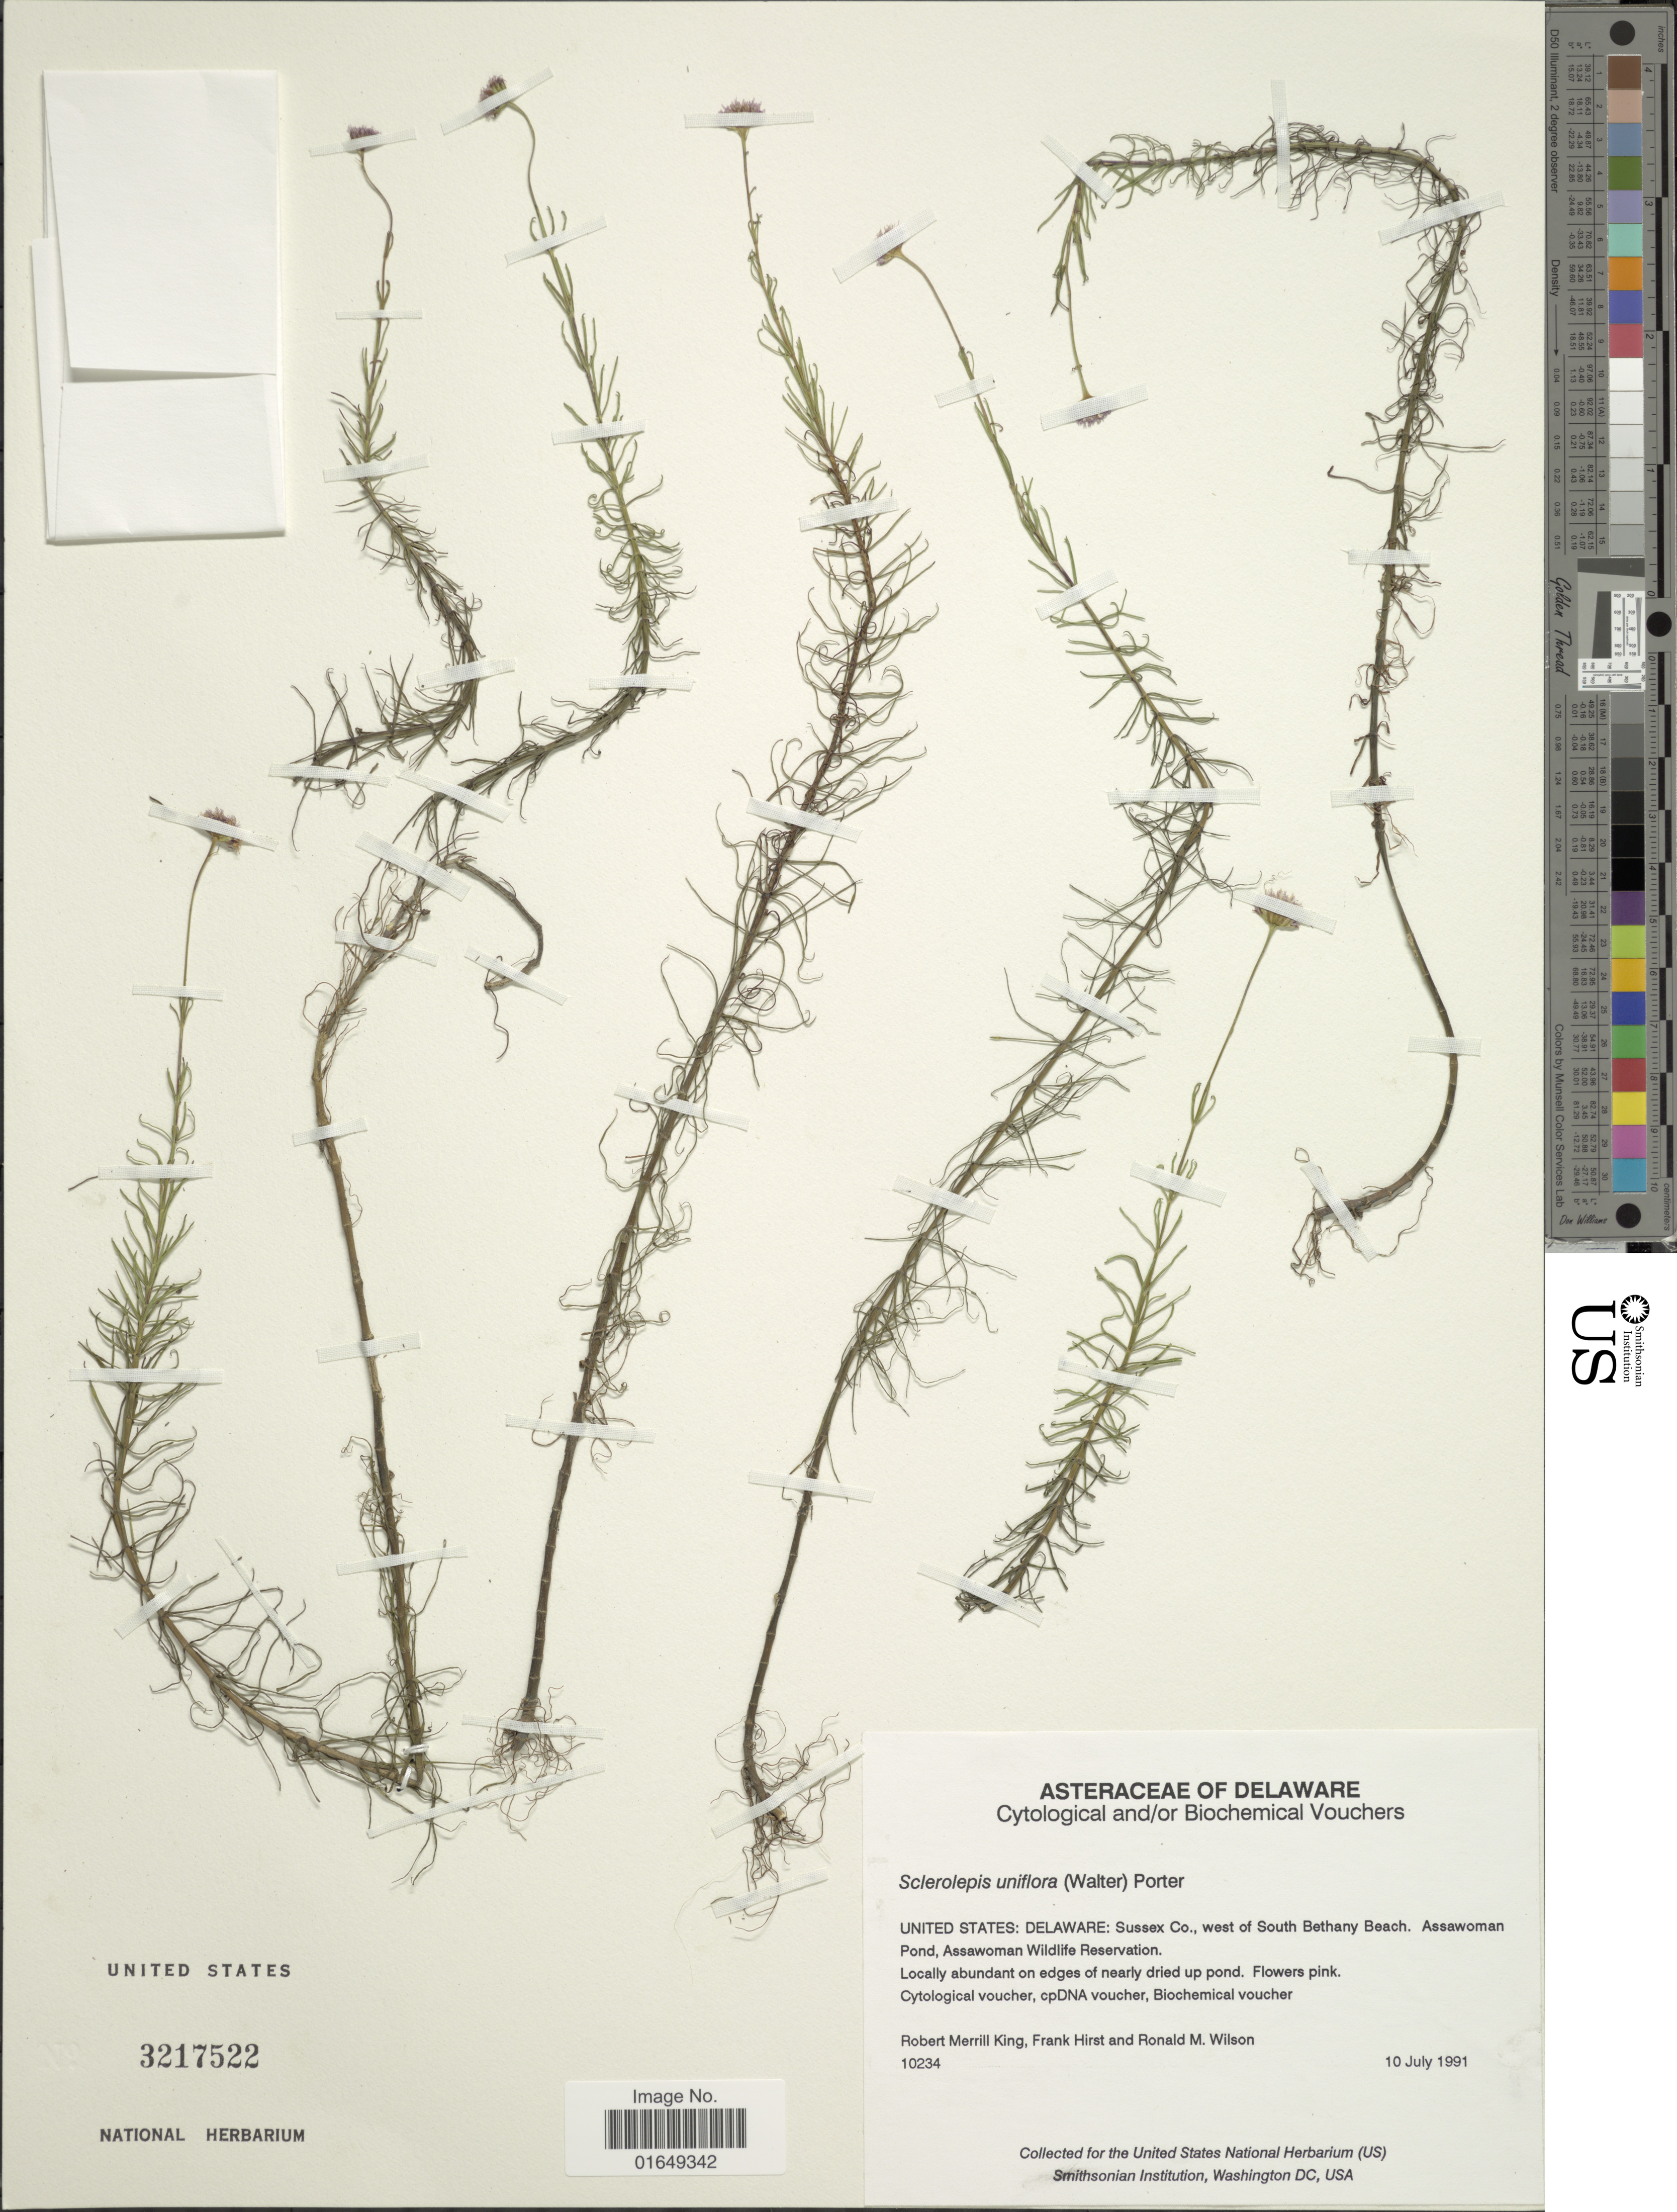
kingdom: Plantae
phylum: Tracheophyta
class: Magnoliopsida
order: Asterales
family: Asteraceae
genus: Sclerolepis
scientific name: Sclerolepis uniflora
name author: (Walter) Britton et al.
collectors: R. M. King, F. Hirst & R. Wilson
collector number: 10234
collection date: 1991-07-10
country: United States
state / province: Delaware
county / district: Sussex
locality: Sussex Co., west of South Bethany Beach, Assawoman Pond, Assawoman Wildlife Reservation, on edges of nearly dried up pond.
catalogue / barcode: US 3217522